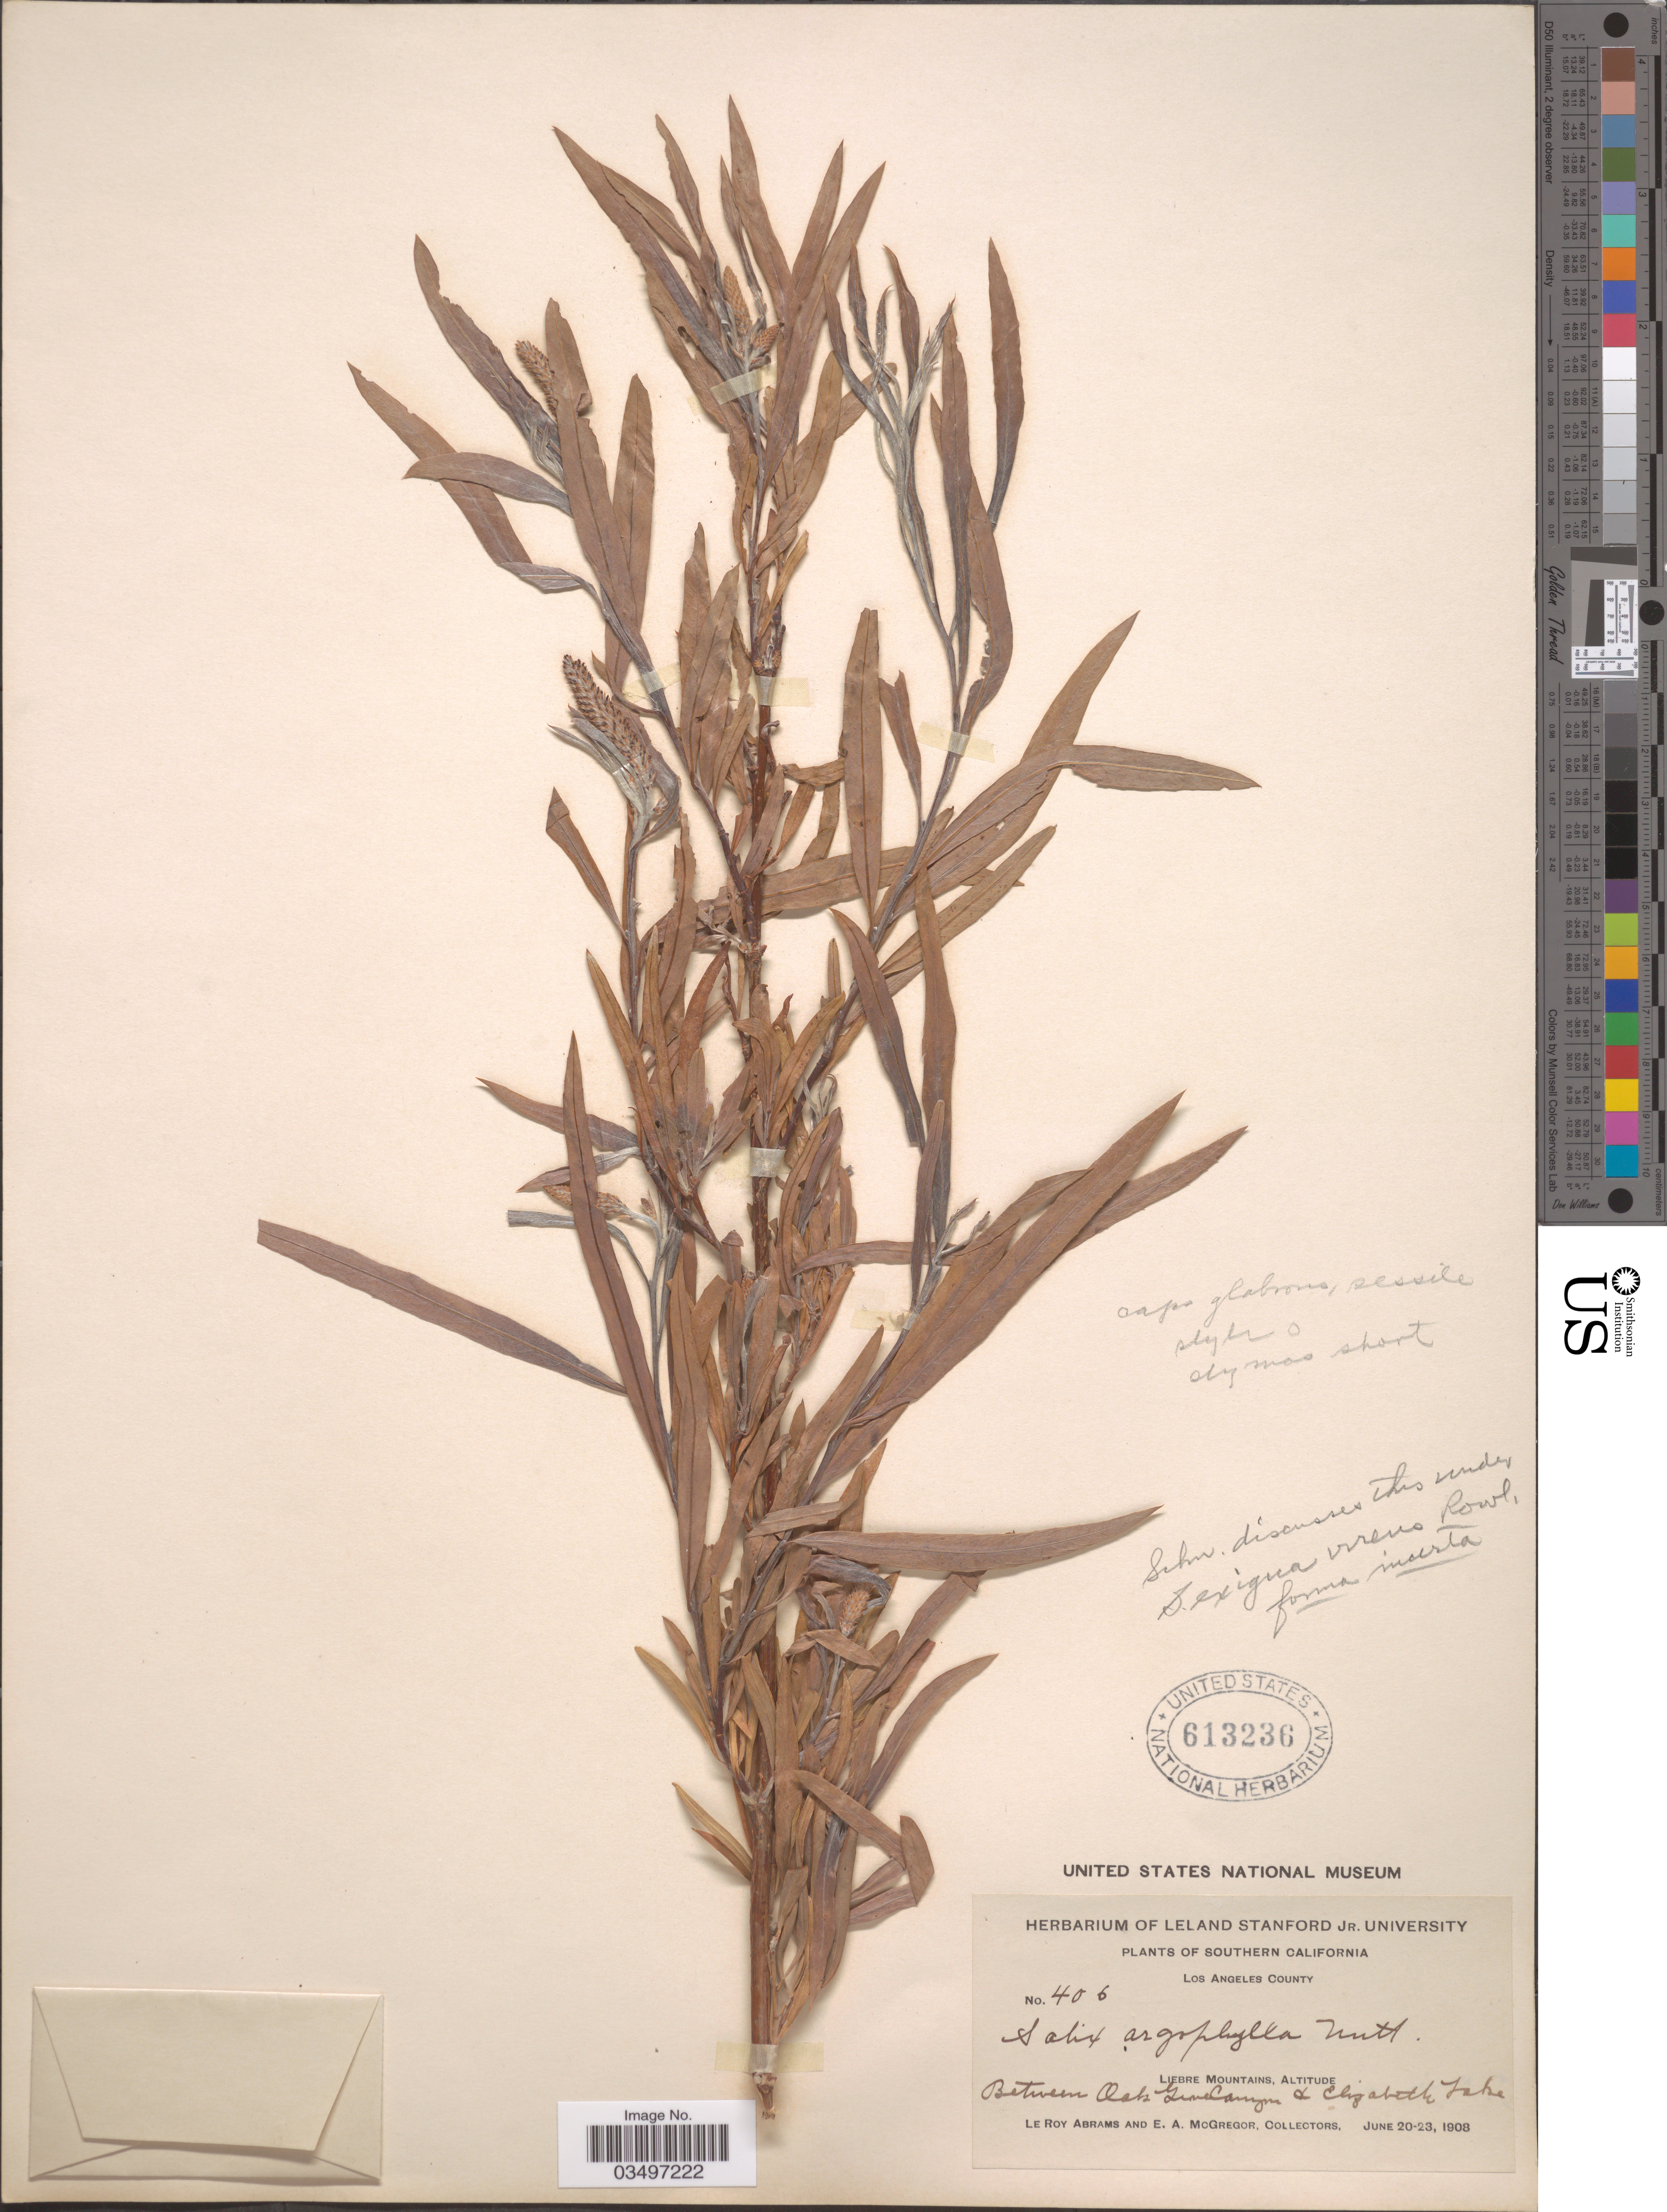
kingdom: Plantae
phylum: Tracheophyta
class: Magnoliopsida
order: Malpighiales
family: Salicaceae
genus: Salix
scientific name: Salix exigua var. virens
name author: Rowlee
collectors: L. Abrams & E. A. McGregor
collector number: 406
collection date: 1908-06-20/1908-06-23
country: United States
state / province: California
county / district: Los Angeles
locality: Southern California. Los Angeles County. Liebre Mountains, Between Oak Grove Canyon & Elizabeth Lake.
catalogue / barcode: US 613236